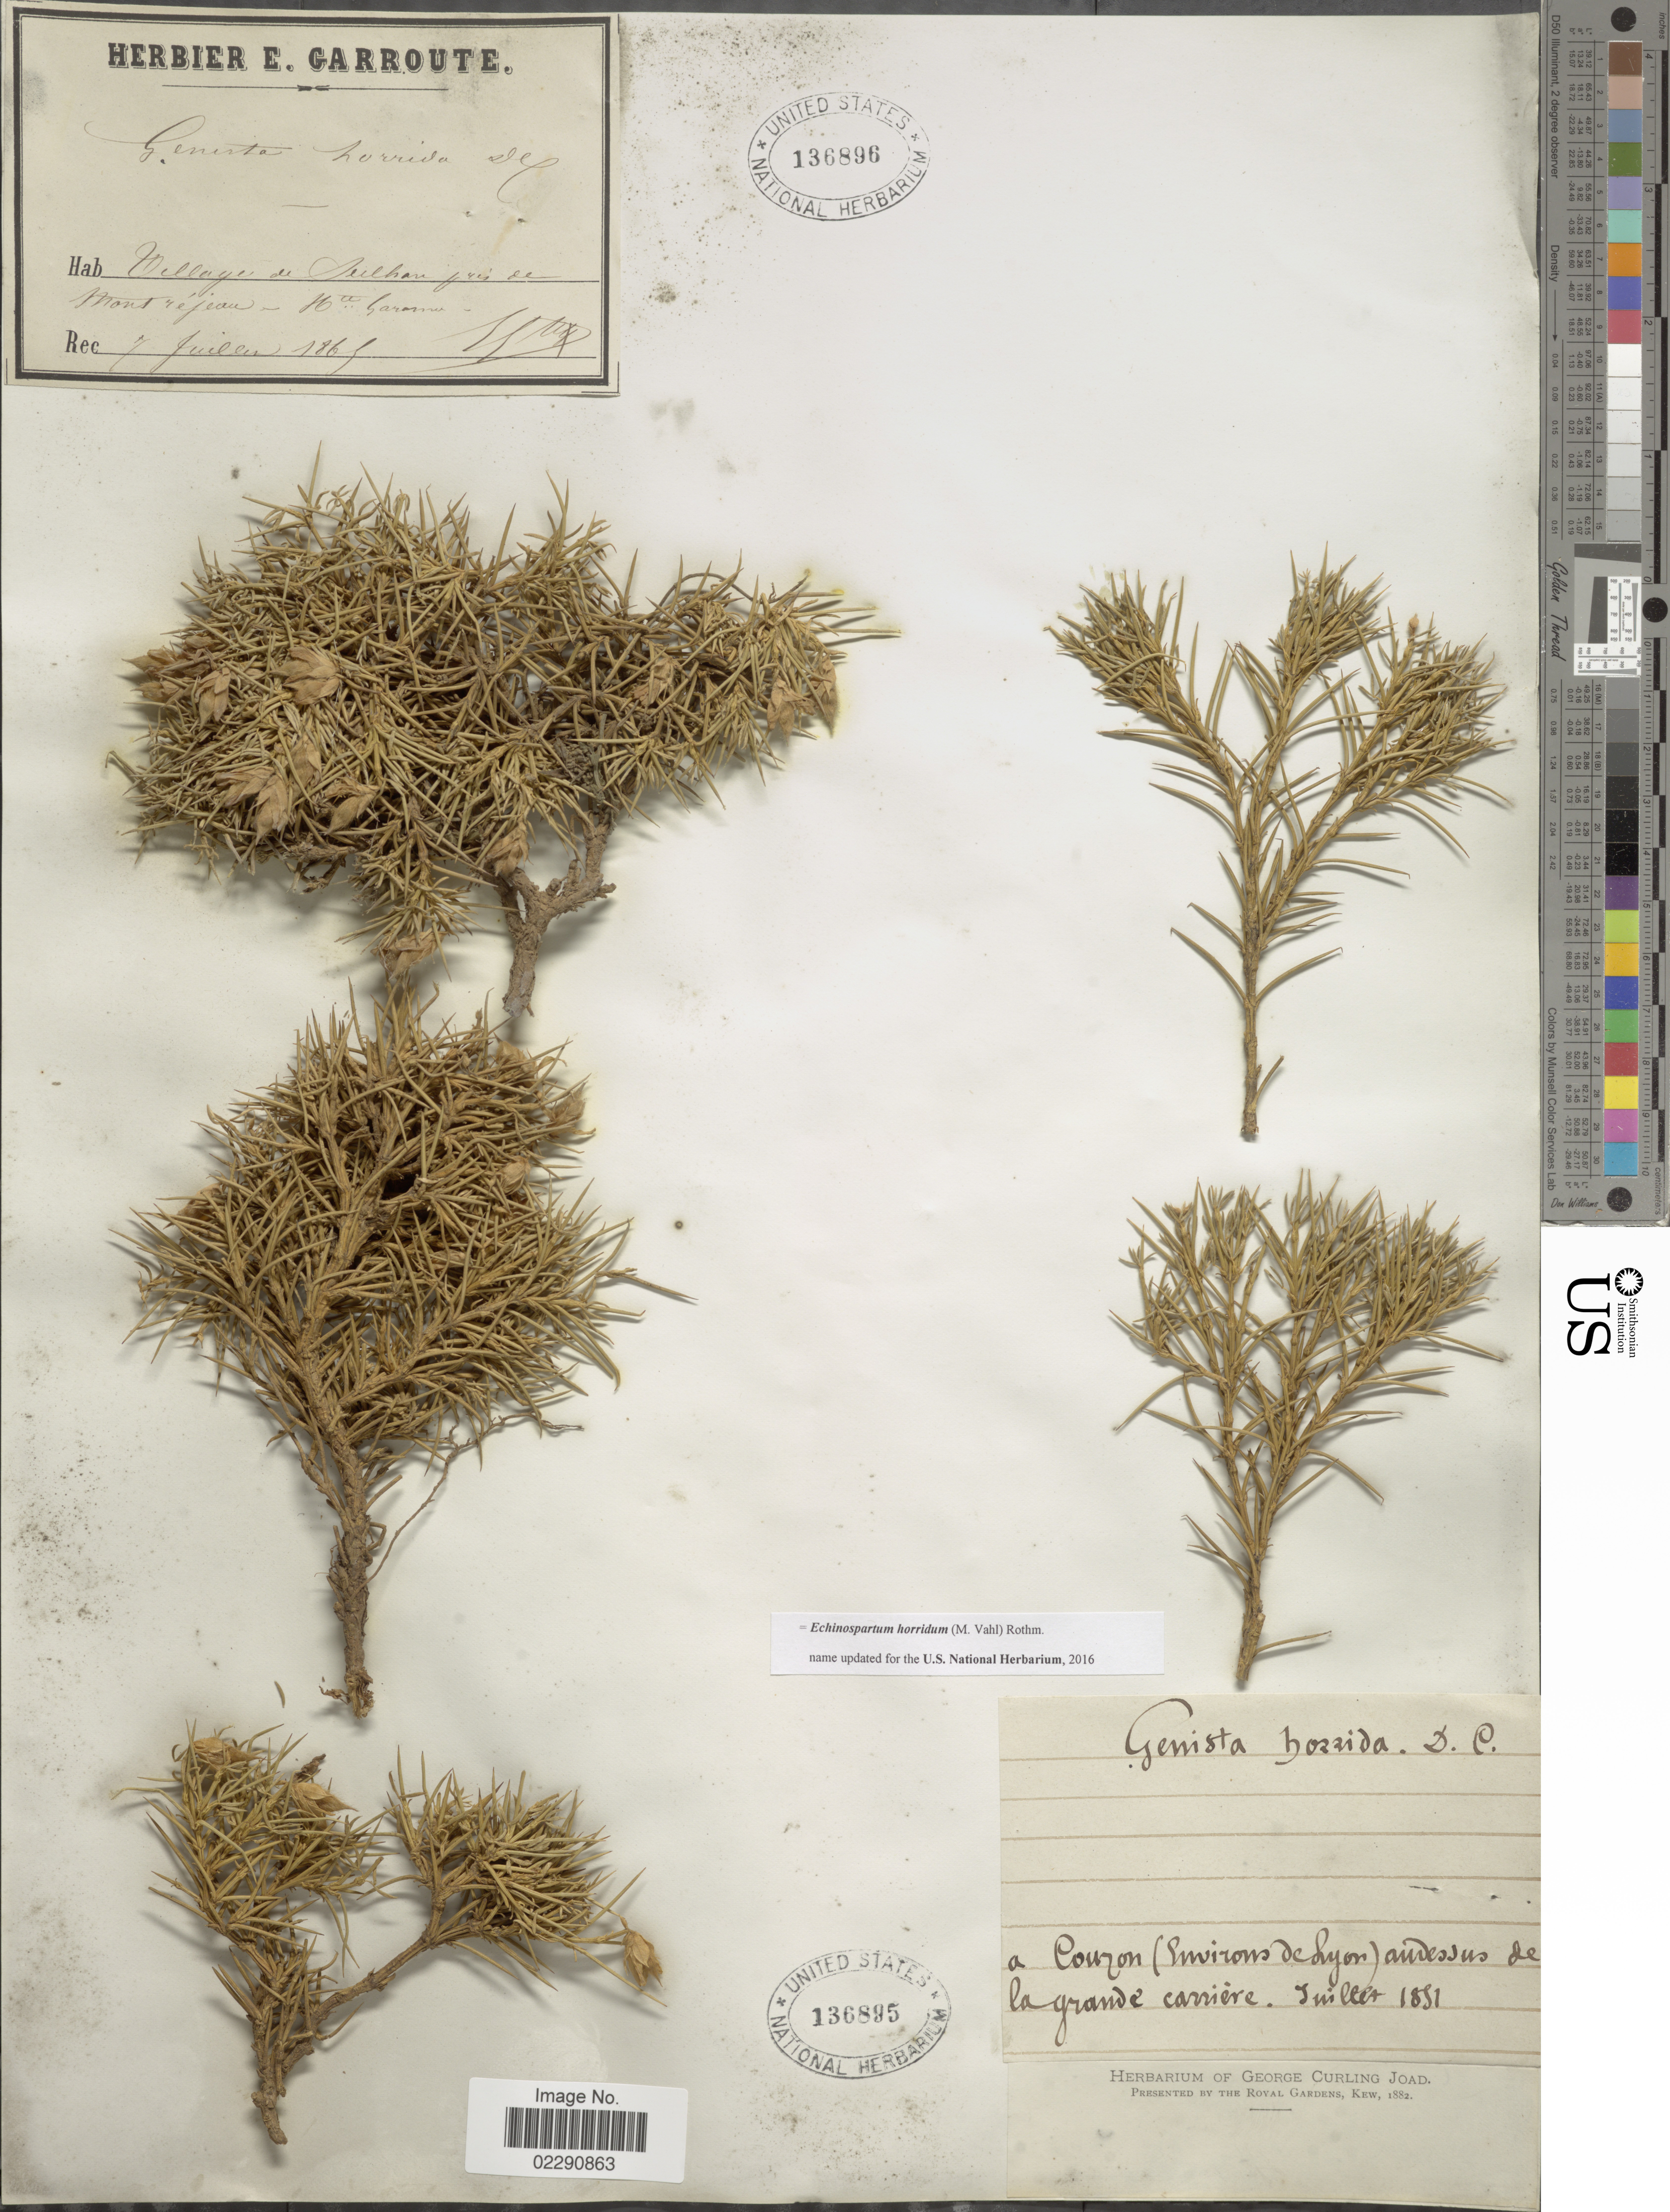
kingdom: Plantae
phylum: Tracheophyta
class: Magnoliopsida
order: Fabales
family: Fabaceae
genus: Echinospartum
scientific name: Echinospartum horridum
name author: Rothm.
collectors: ex herb. George Curling Joad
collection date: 1851-07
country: France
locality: A Couzon (environs de Lyon)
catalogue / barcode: US 136895-2